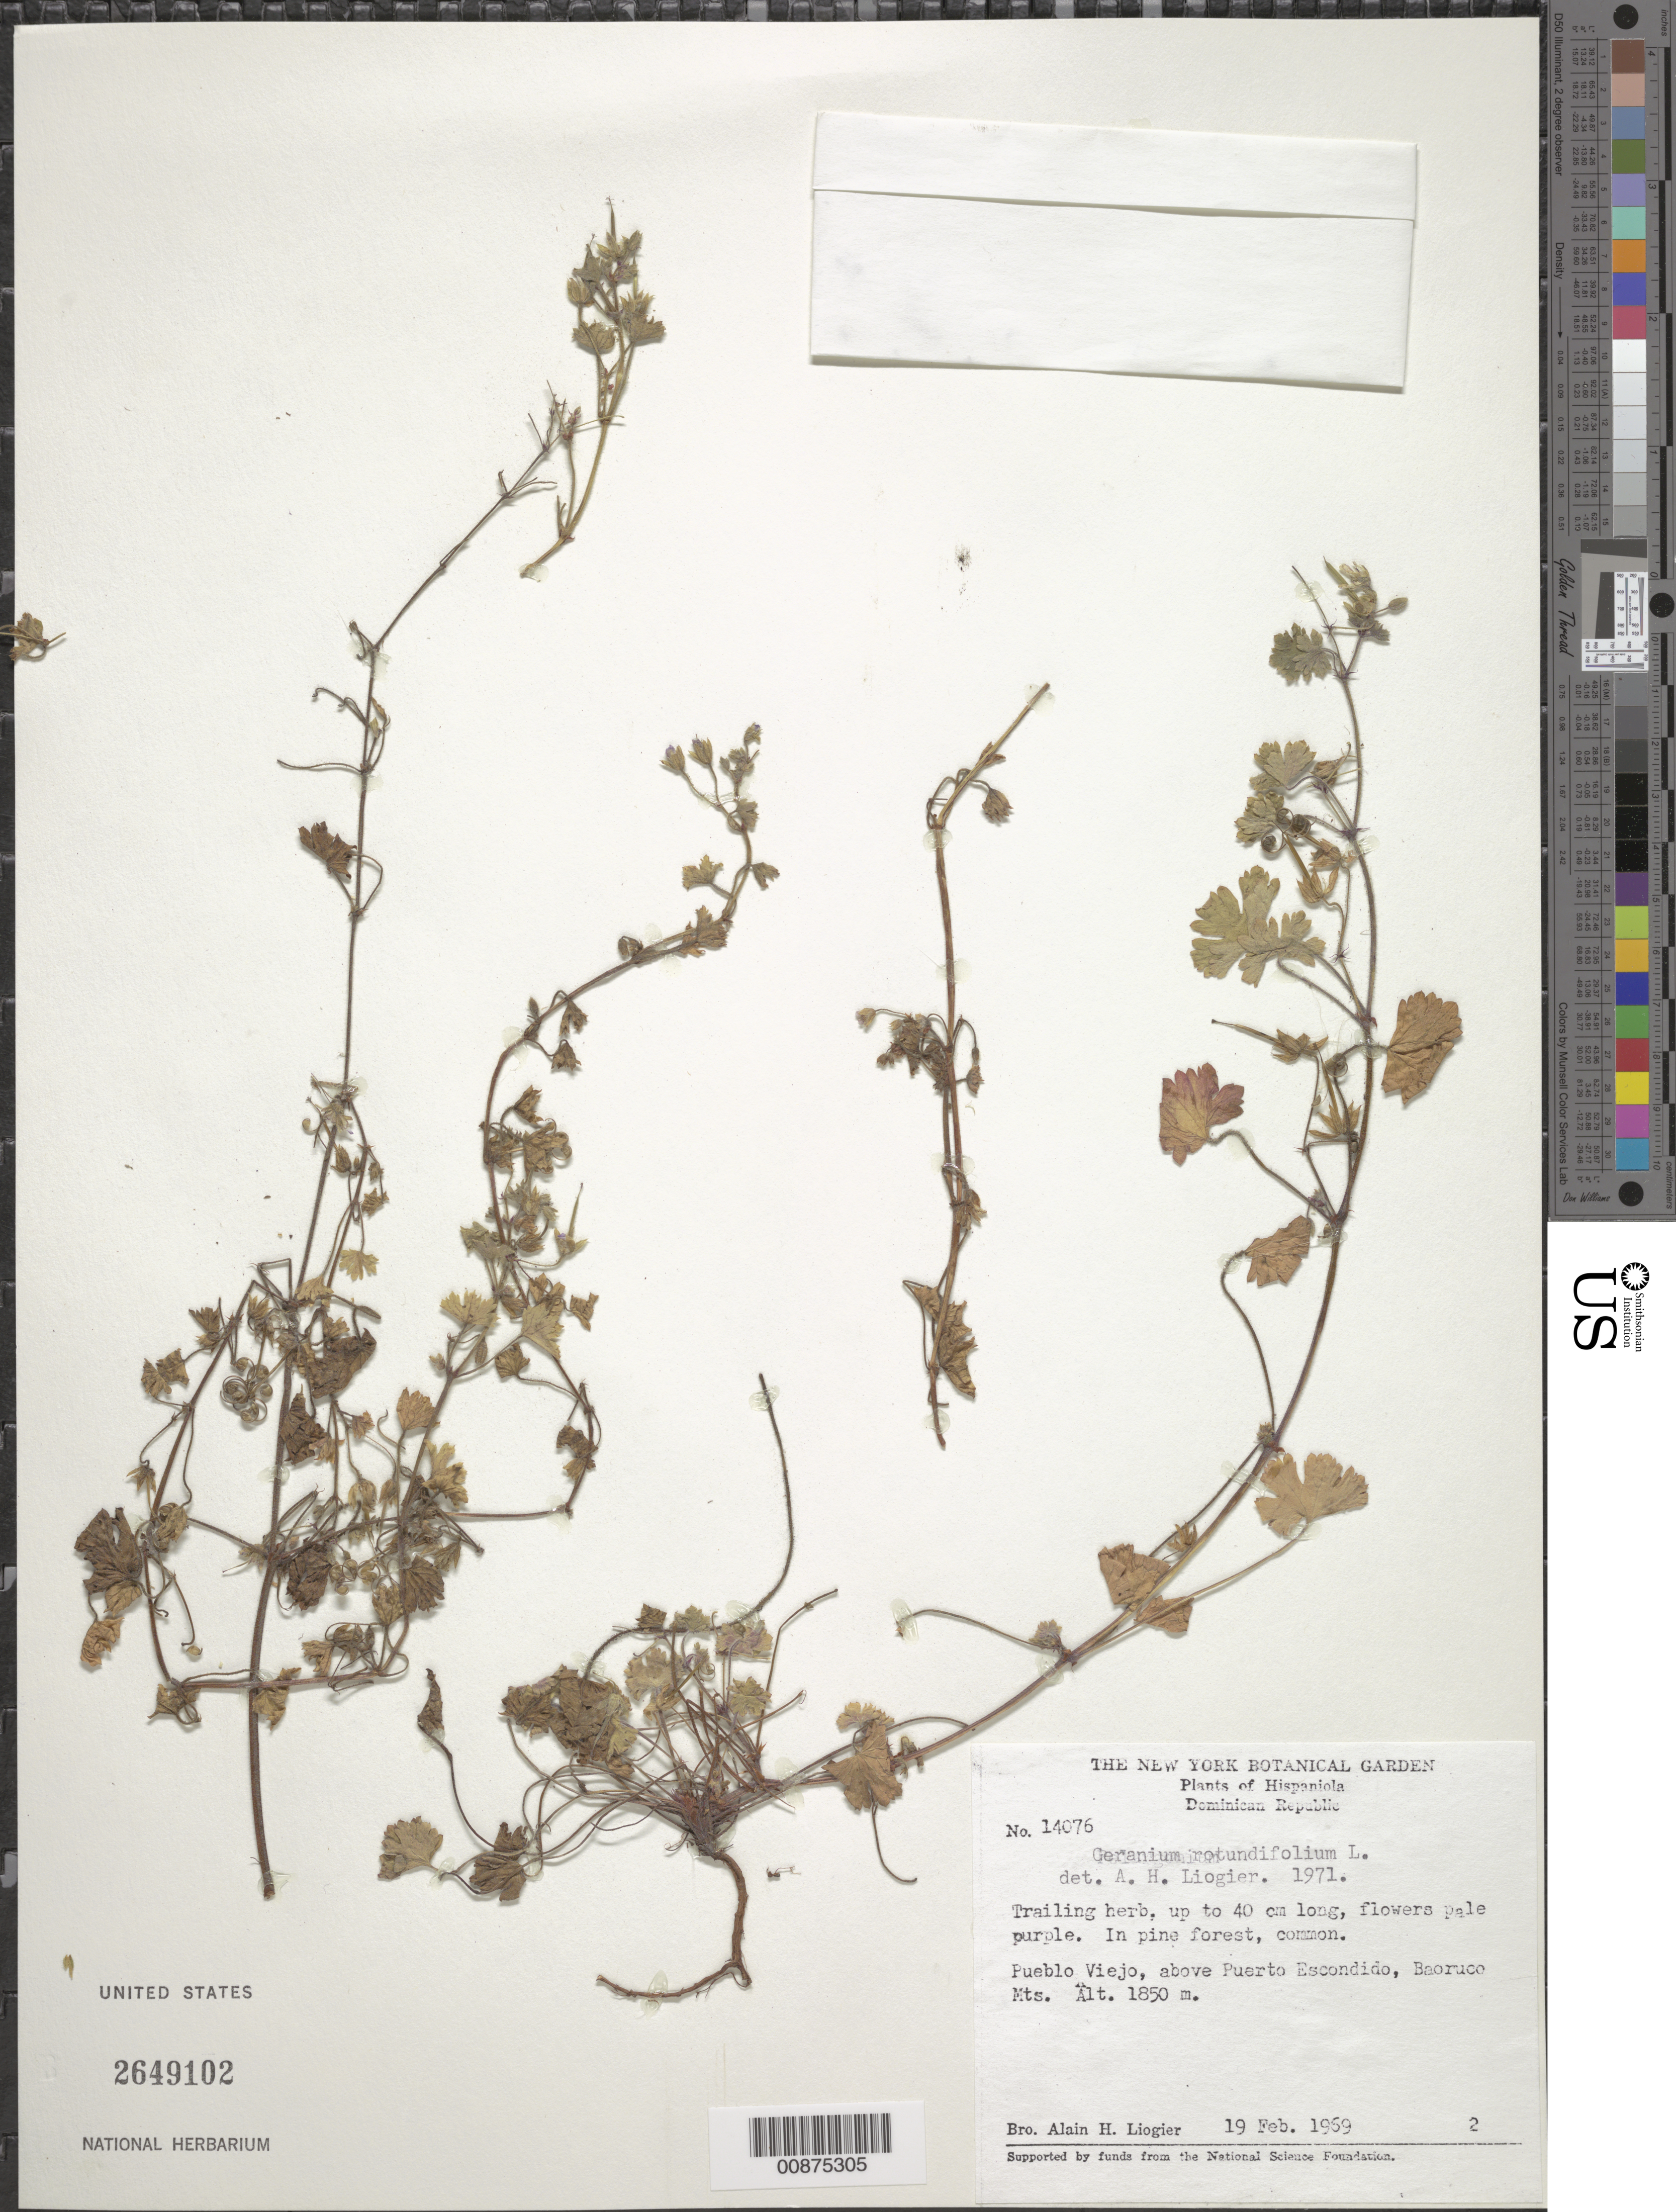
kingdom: Plantae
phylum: Tracheophyta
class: Magnoliopsida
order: Geraniales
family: Geraniaceae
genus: Geranium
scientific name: Geranium rotundifolium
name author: L.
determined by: Liogier, Alain H.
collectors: A. H. Liogier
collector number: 14076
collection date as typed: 19 Feb 1969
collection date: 1969-02-19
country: Dominican Republic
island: Hispaniola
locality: Pueblo Viejo, above Puerto Escondido, Baoruco Mts.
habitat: In pine forest.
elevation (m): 1850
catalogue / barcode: US 2649102